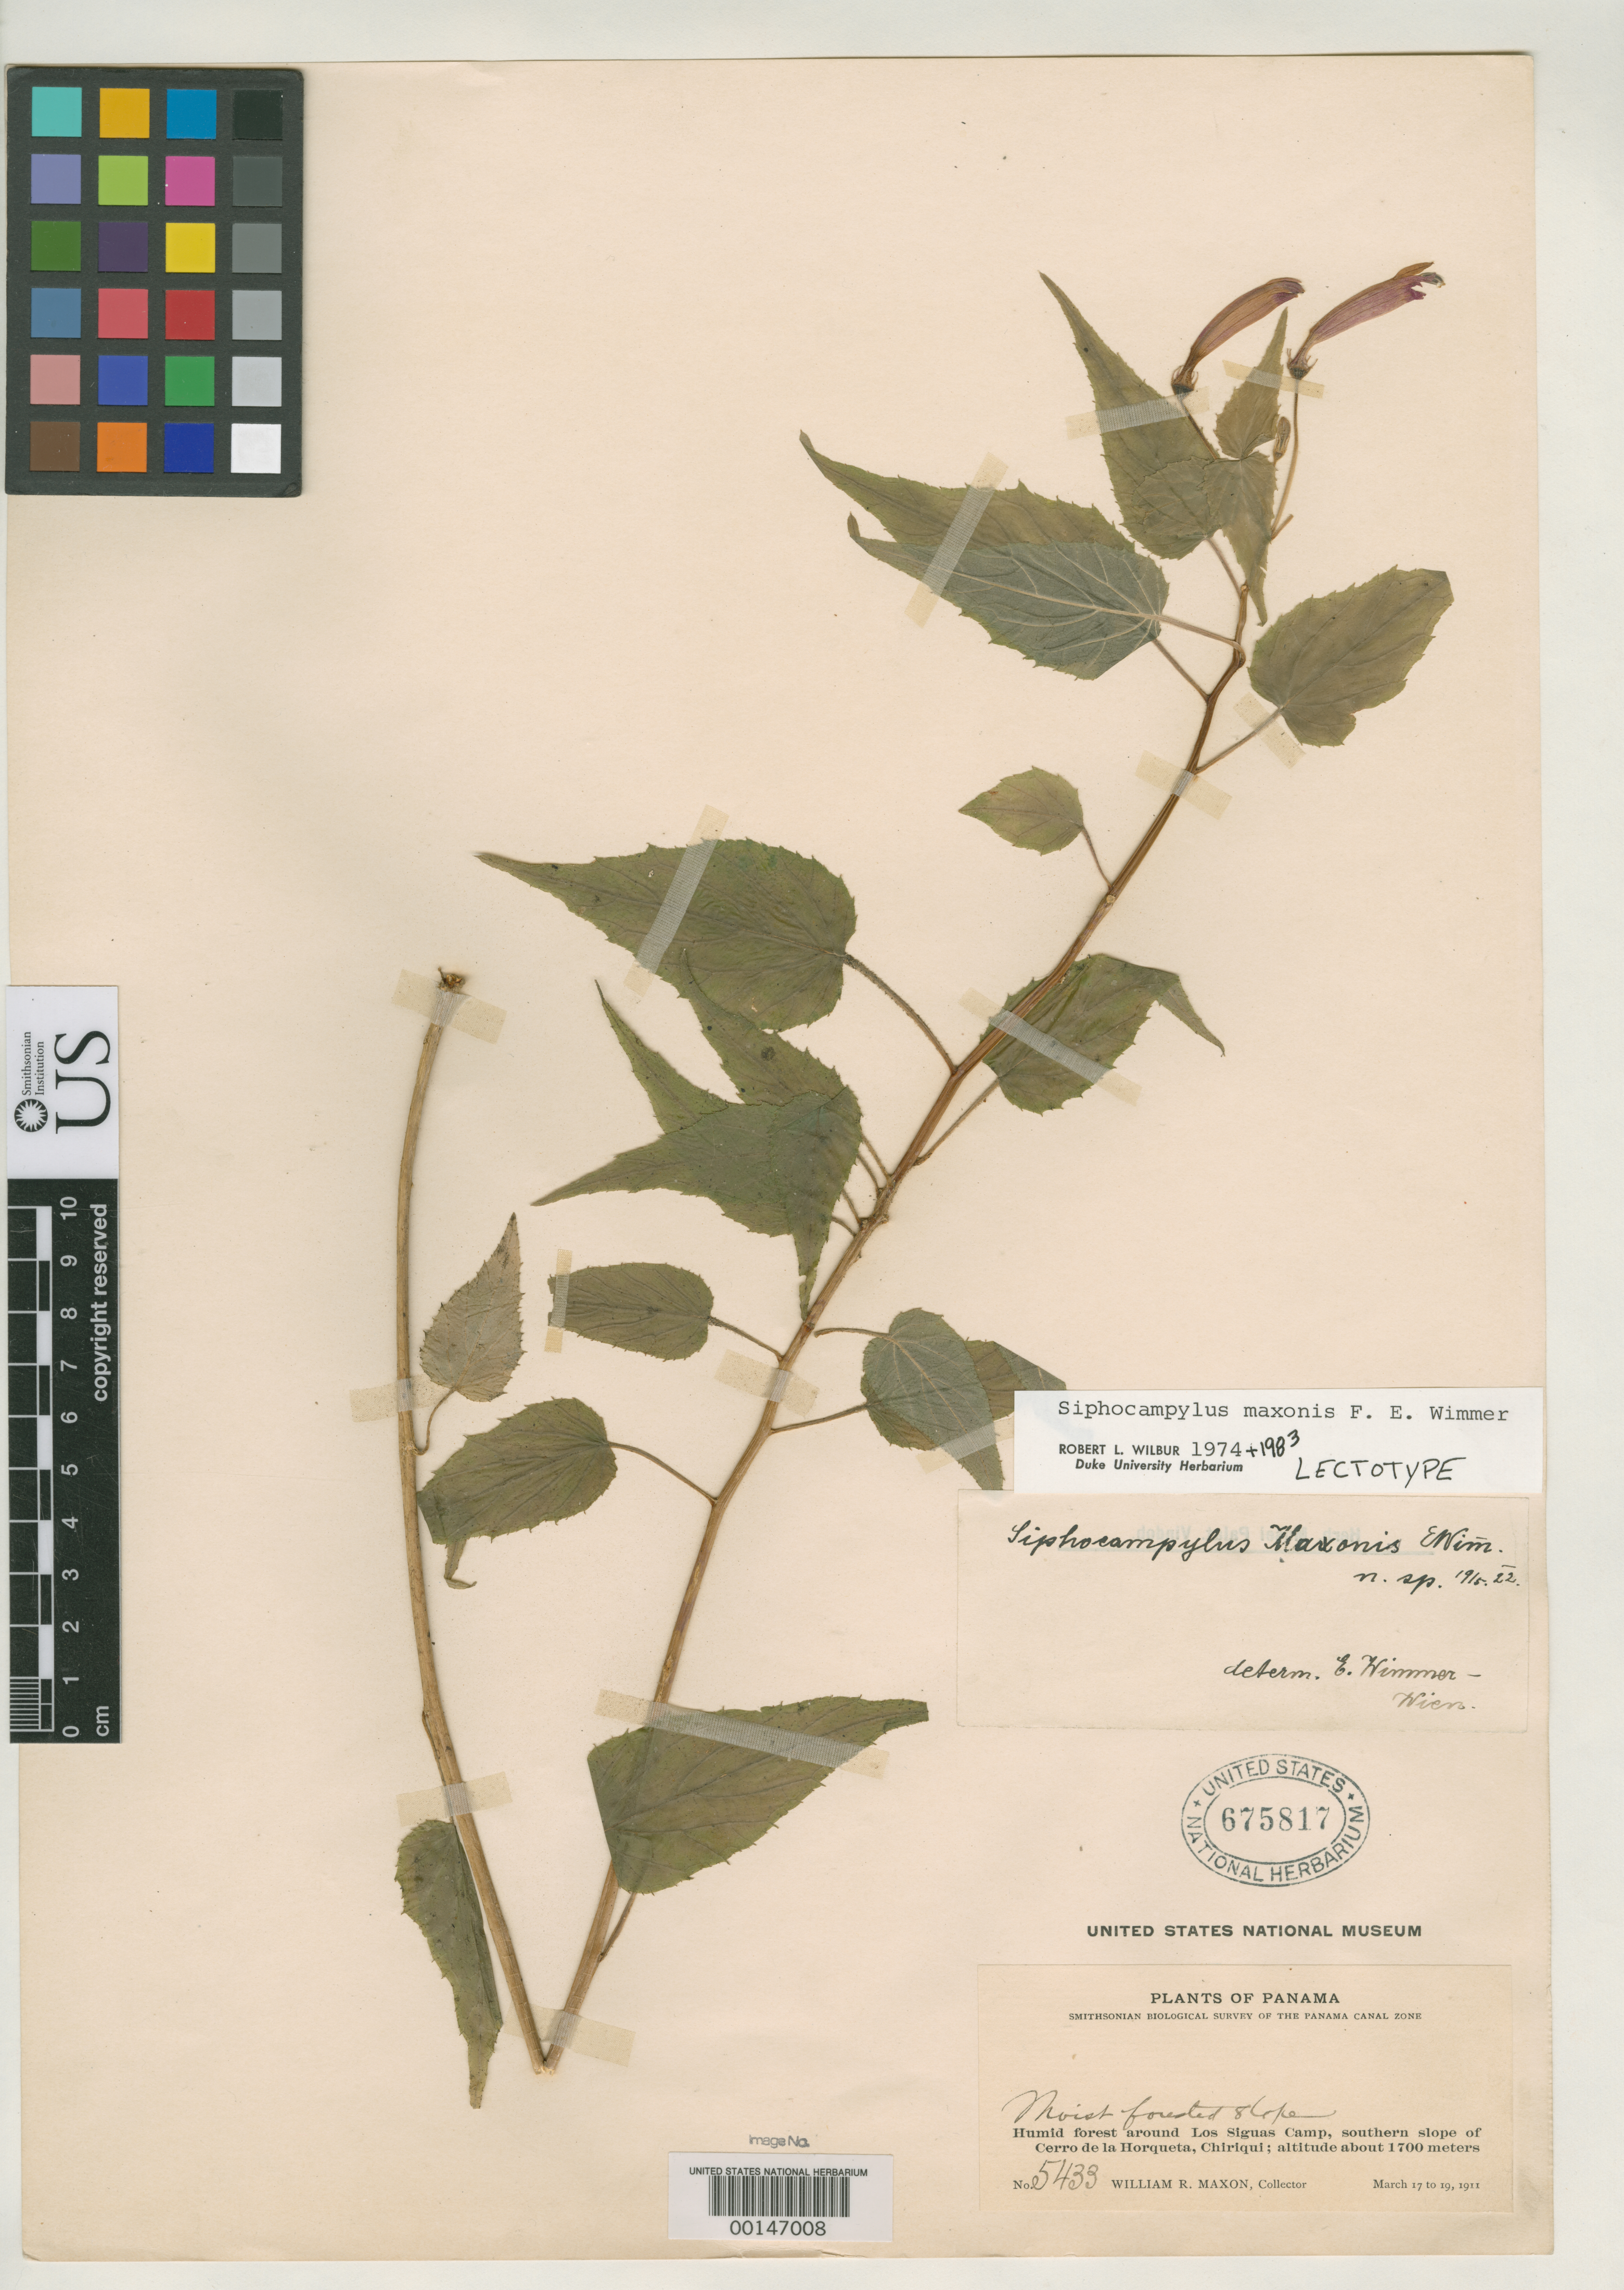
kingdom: Plantae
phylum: Tracheophyta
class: Magnoliopsida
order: Asterales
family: Campanulaceae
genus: Siphocampylus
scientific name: Siphocampylus maxonis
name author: E. Wimm.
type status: Syntype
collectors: W. R. Maxon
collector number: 5433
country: Panama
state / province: Chiriquí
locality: Cerro de La Horqueta.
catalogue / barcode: US 675817